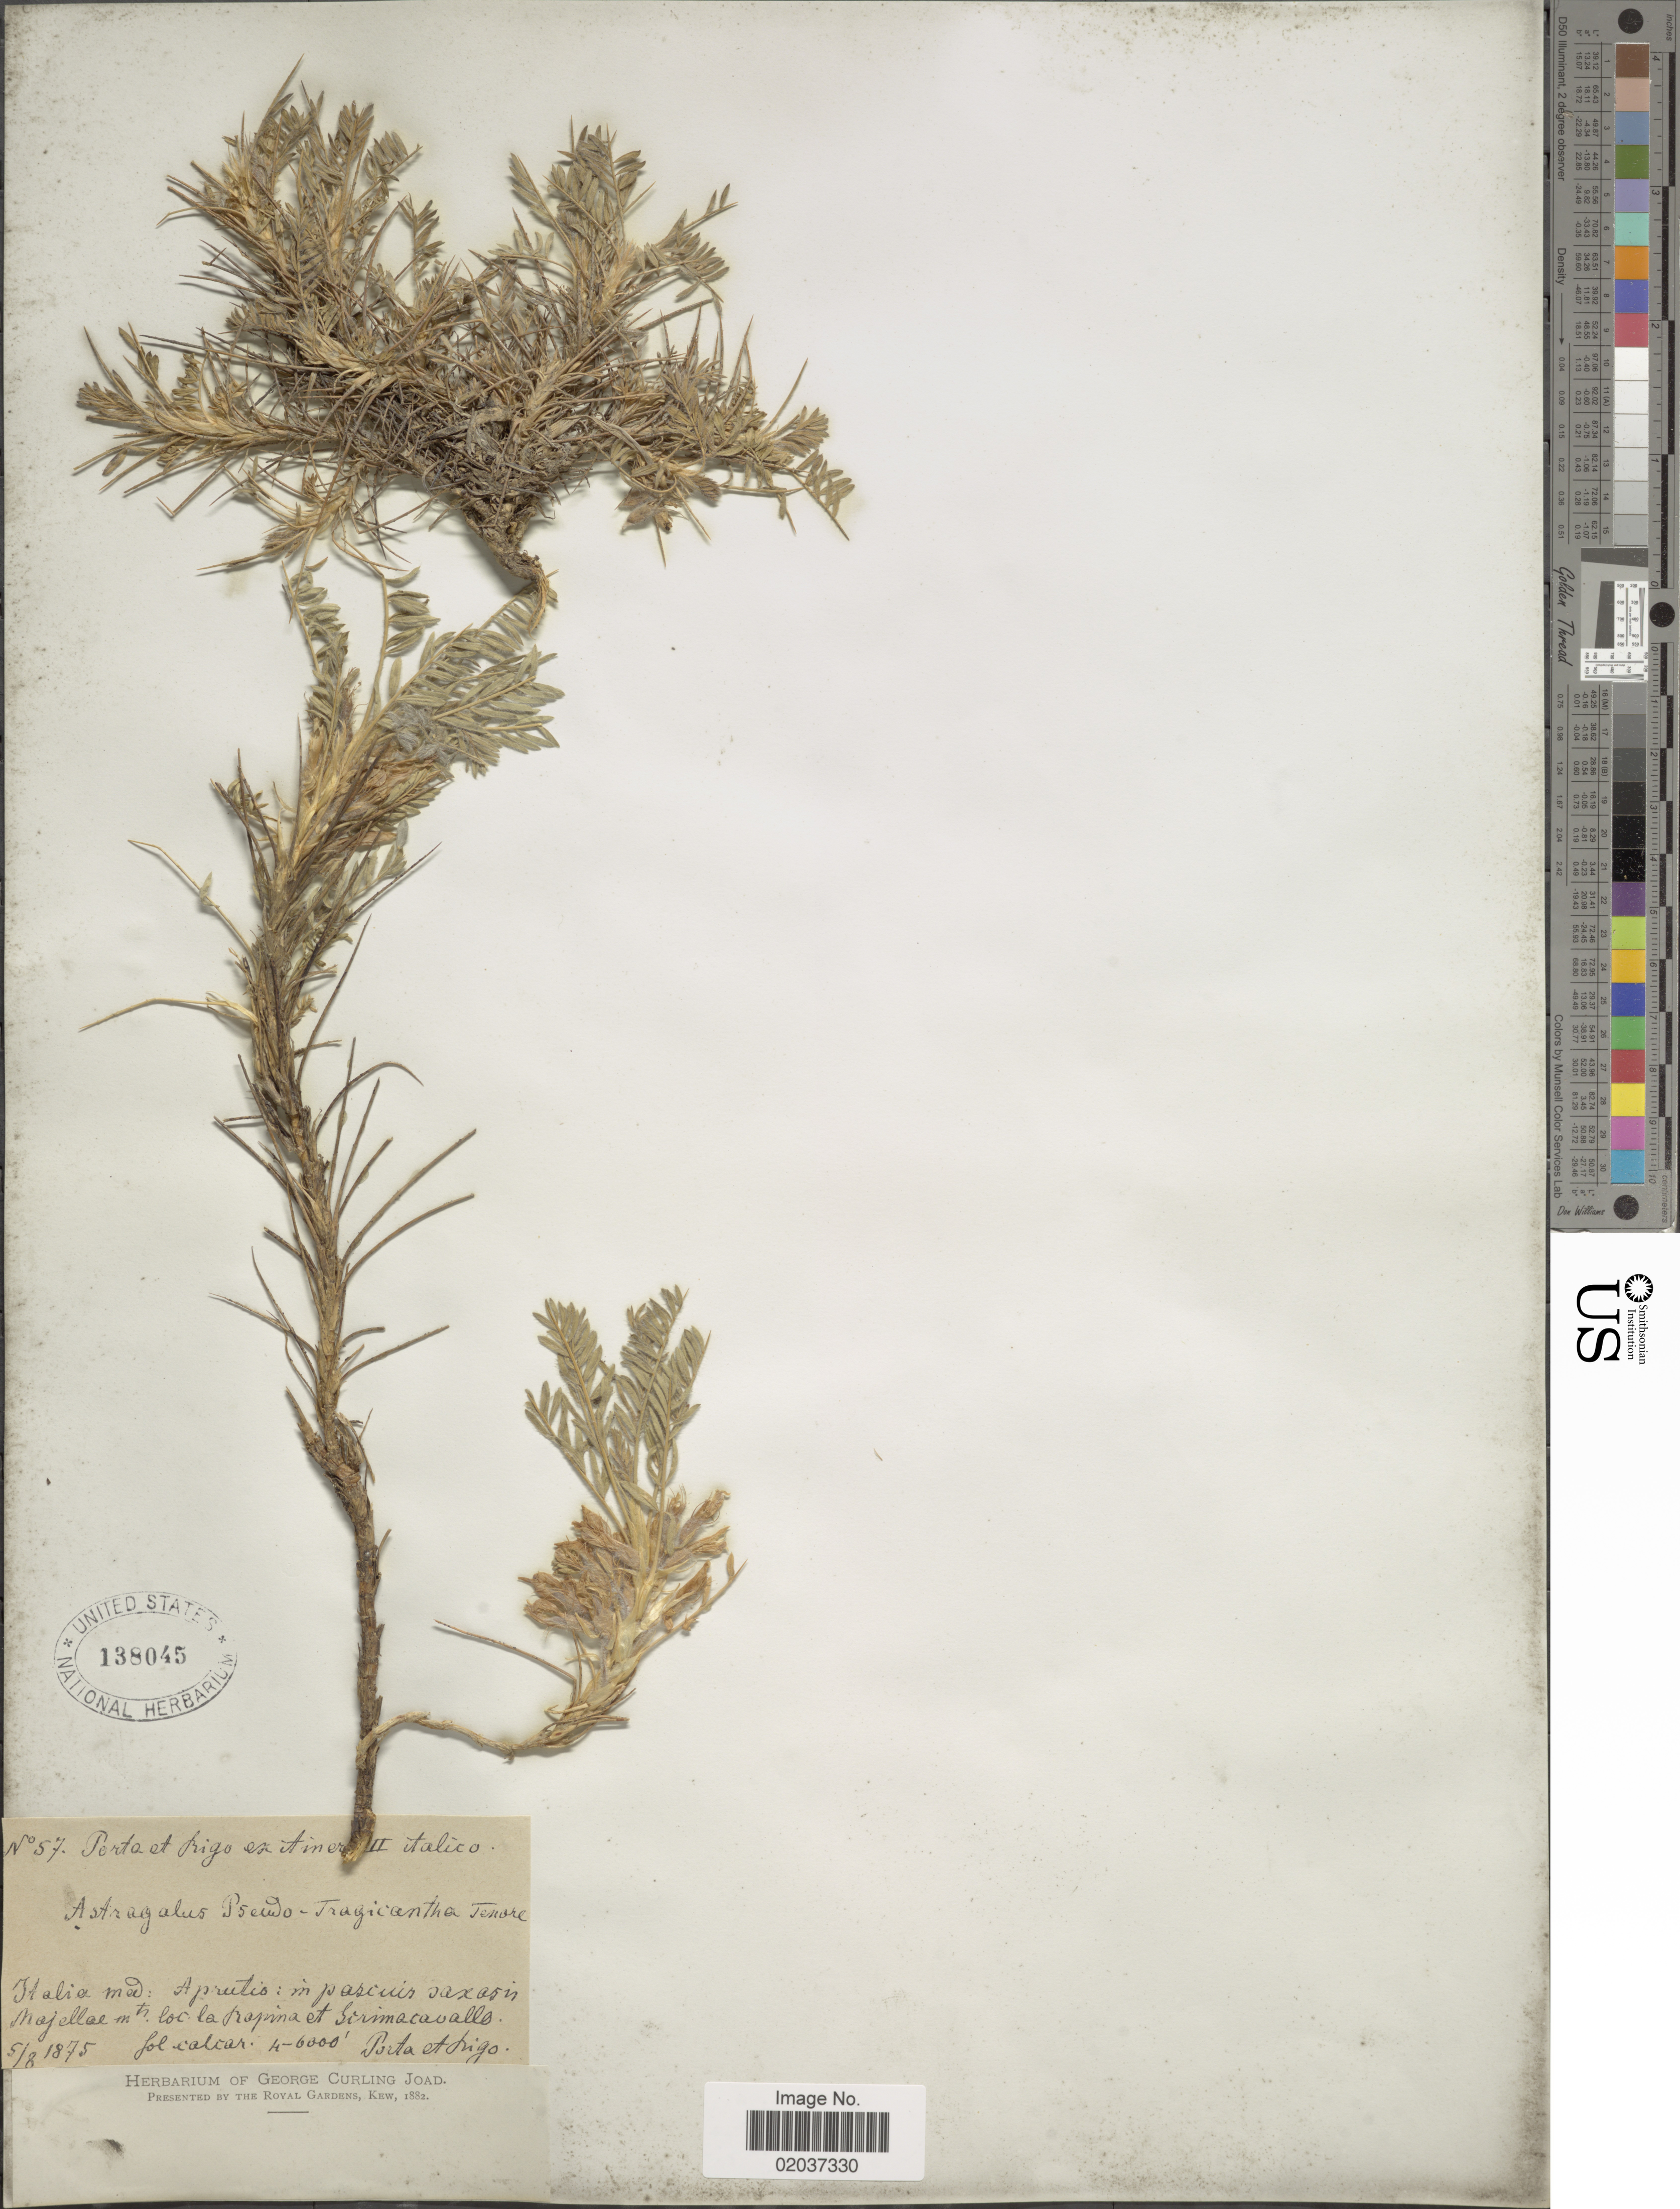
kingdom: Plantae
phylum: Tracheophyta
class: Magnoliopsida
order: Fabales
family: Fabaceae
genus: Astragalus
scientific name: Astragalus serpervirens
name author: Lam.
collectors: -- Porta & -- Rigo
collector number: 57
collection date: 1875-08-05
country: Italy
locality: Italia med: Aprutis: in pascuis saxosin Majellae mts, la propina et Sirimacavallo, Solcalcar [interpreted]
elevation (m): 1219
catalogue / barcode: US 138045